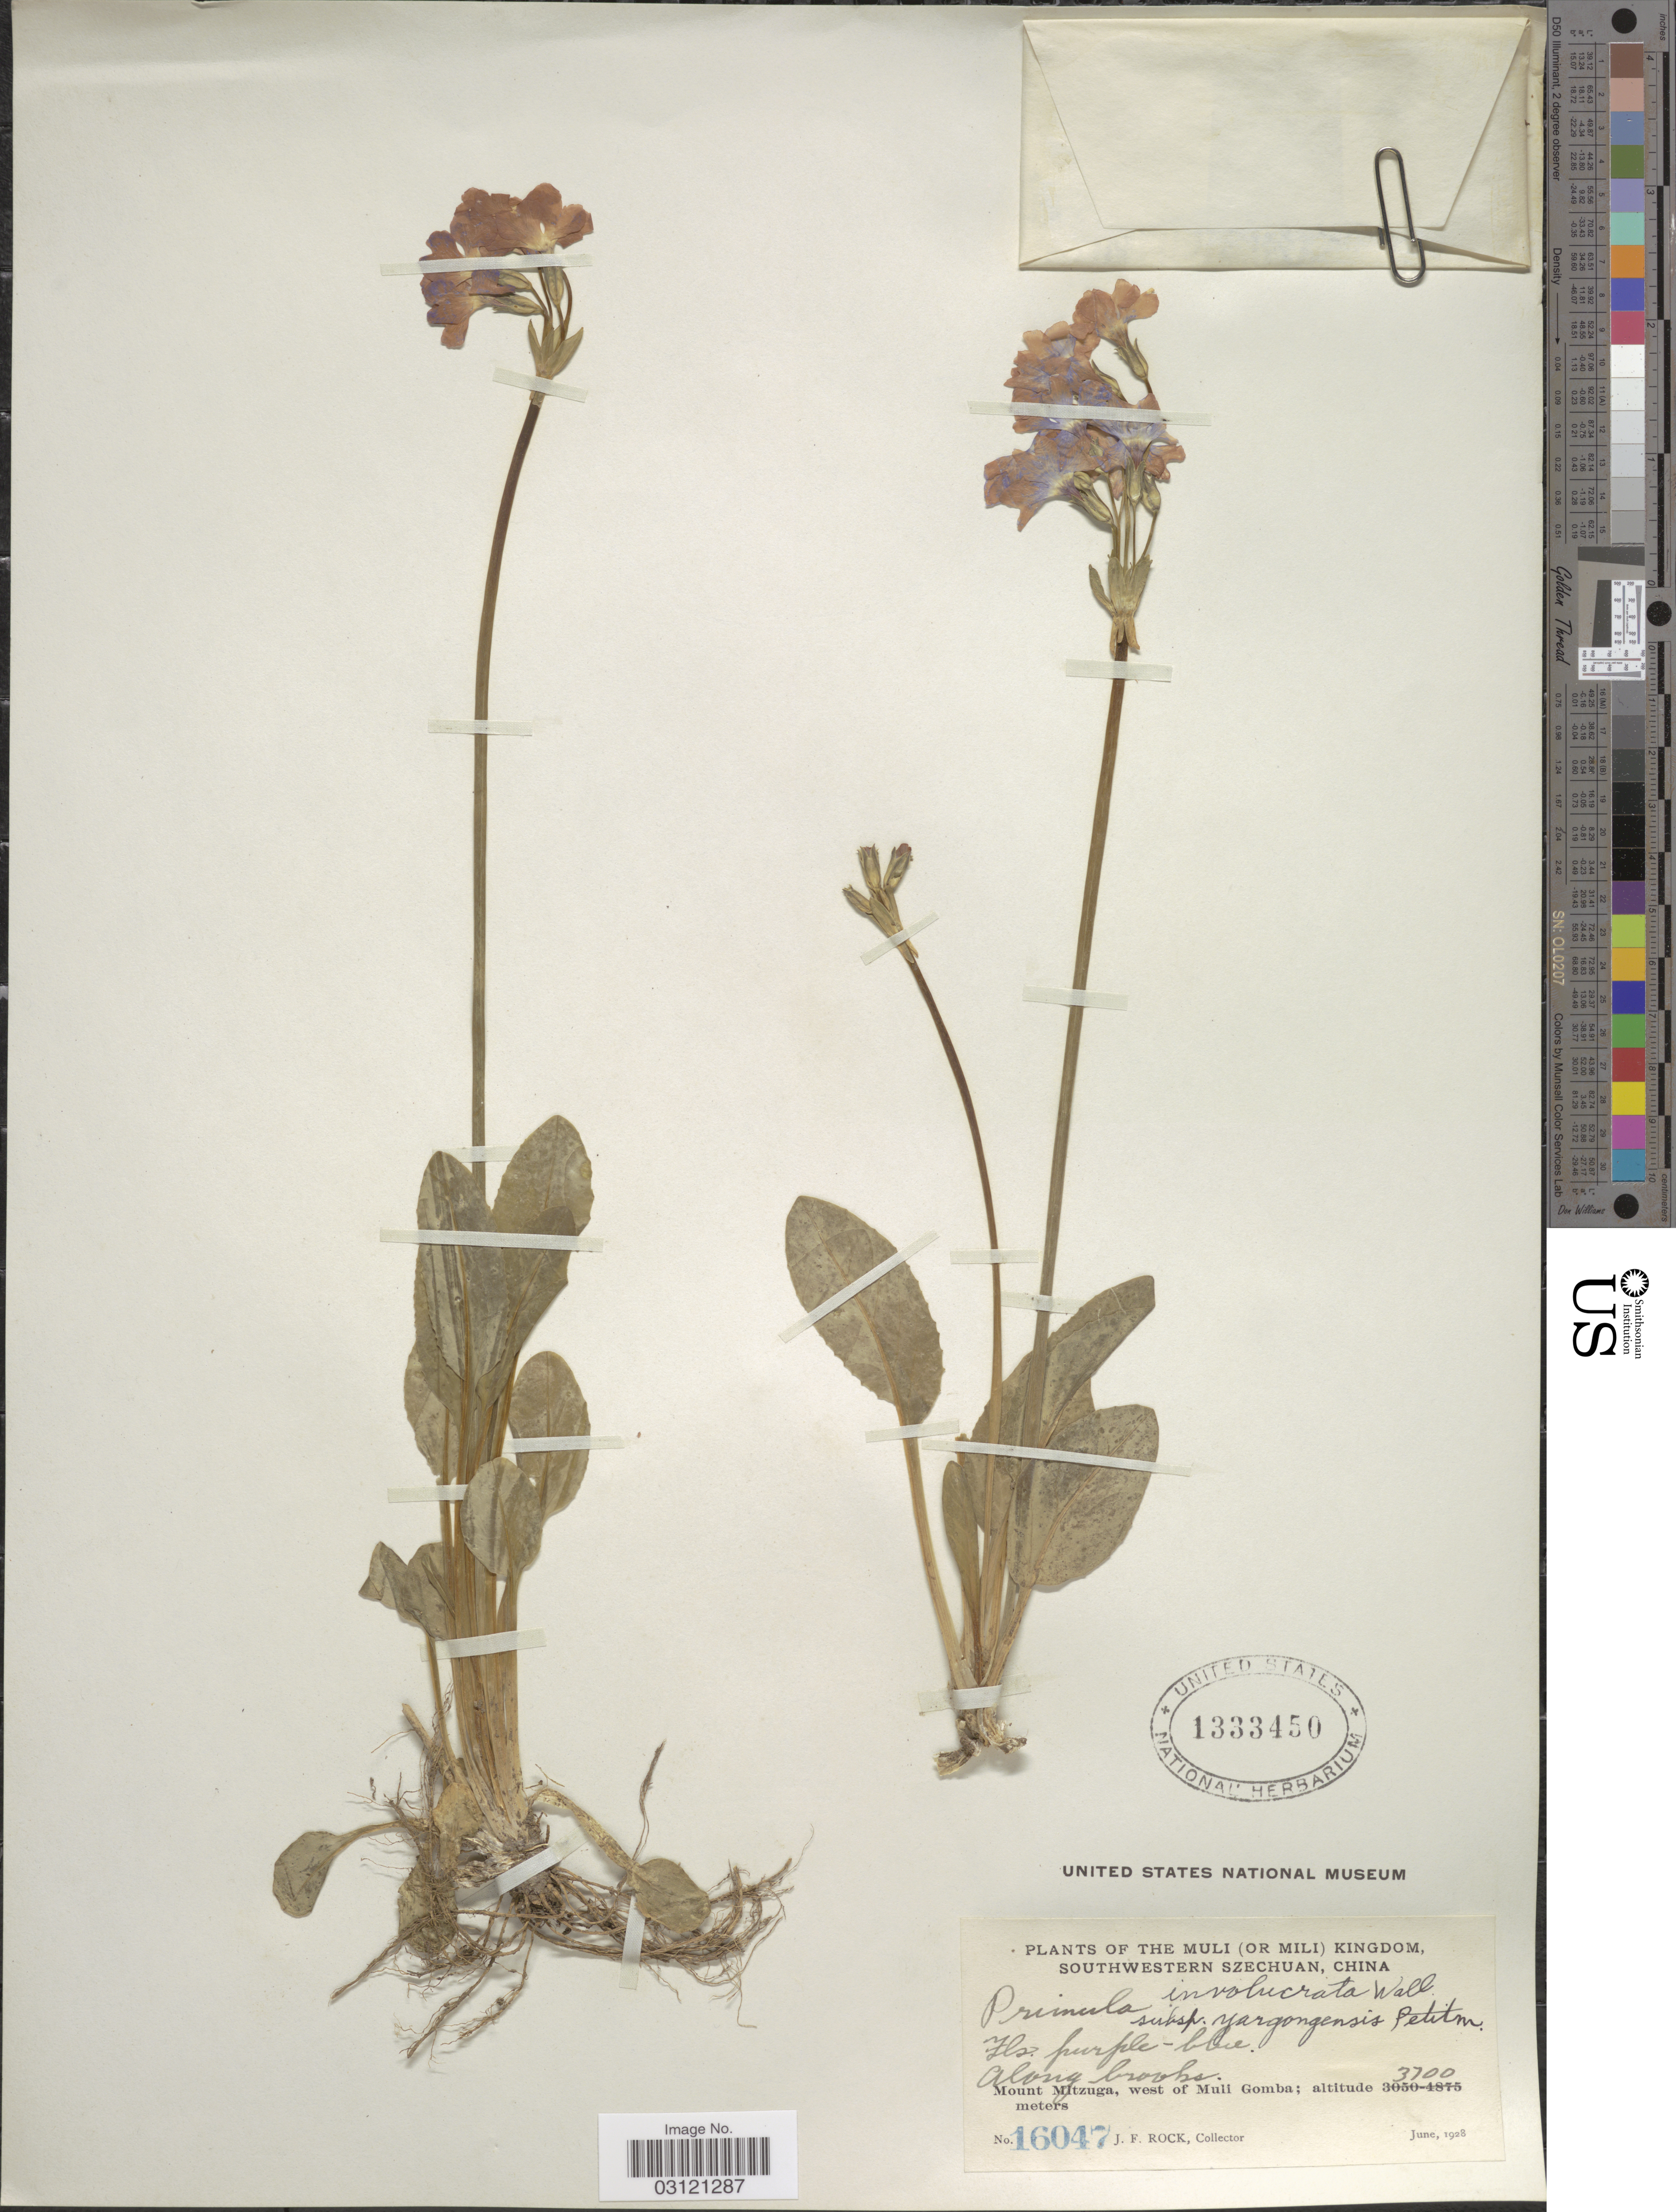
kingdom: Plantae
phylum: Tracheophyta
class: Magnoliopsida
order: Ericales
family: Primulaceae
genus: Primula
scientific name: Primula involucrata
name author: Wall. ex Duby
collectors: J. Rock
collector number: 16047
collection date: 1928-06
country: China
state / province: Sichuan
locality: The Muli (Or Mili) Kingdom, Southwestern Szechuan, China, Mount Mitzuga, west of Muli Gomba.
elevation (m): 3700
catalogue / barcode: US 1333450